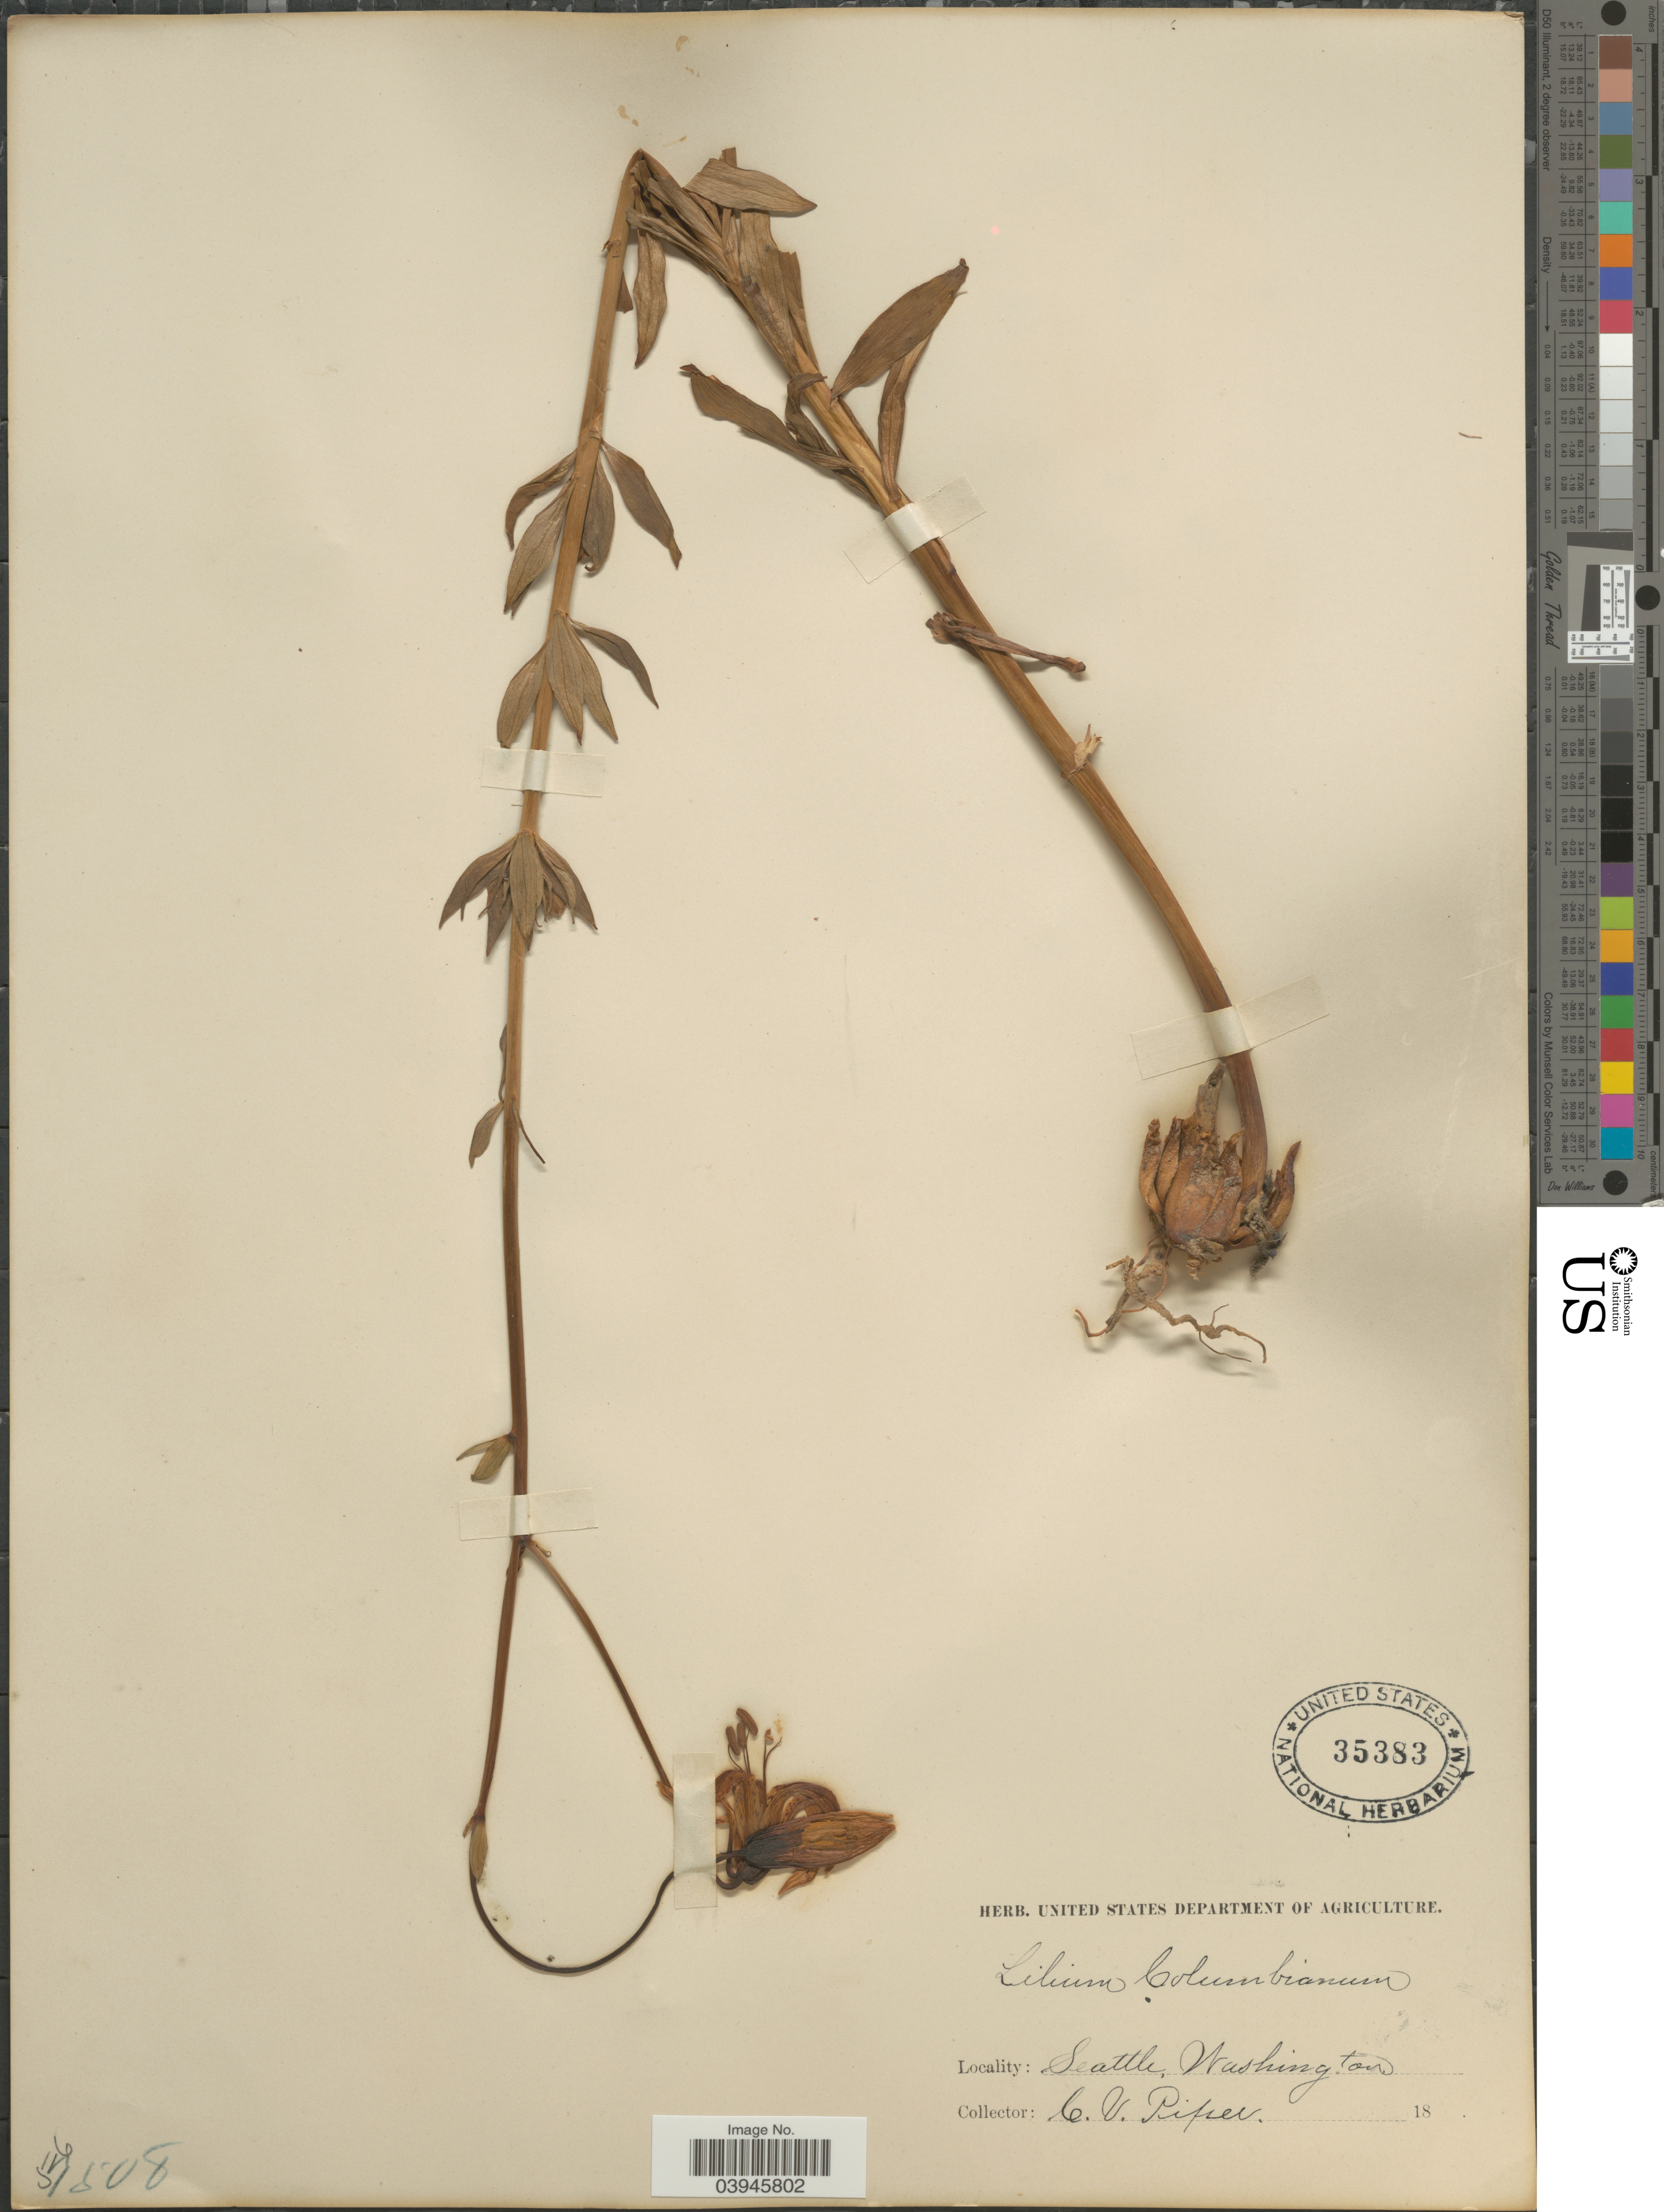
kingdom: Plantae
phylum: Tracheophyta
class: Liliopsida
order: Liliales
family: Liliaceae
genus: Lilium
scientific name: Lilium columbianum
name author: Leichtlin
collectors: C. V. Piper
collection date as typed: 18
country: United States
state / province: Washington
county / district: King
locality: Seattle.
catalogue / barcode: US 35383